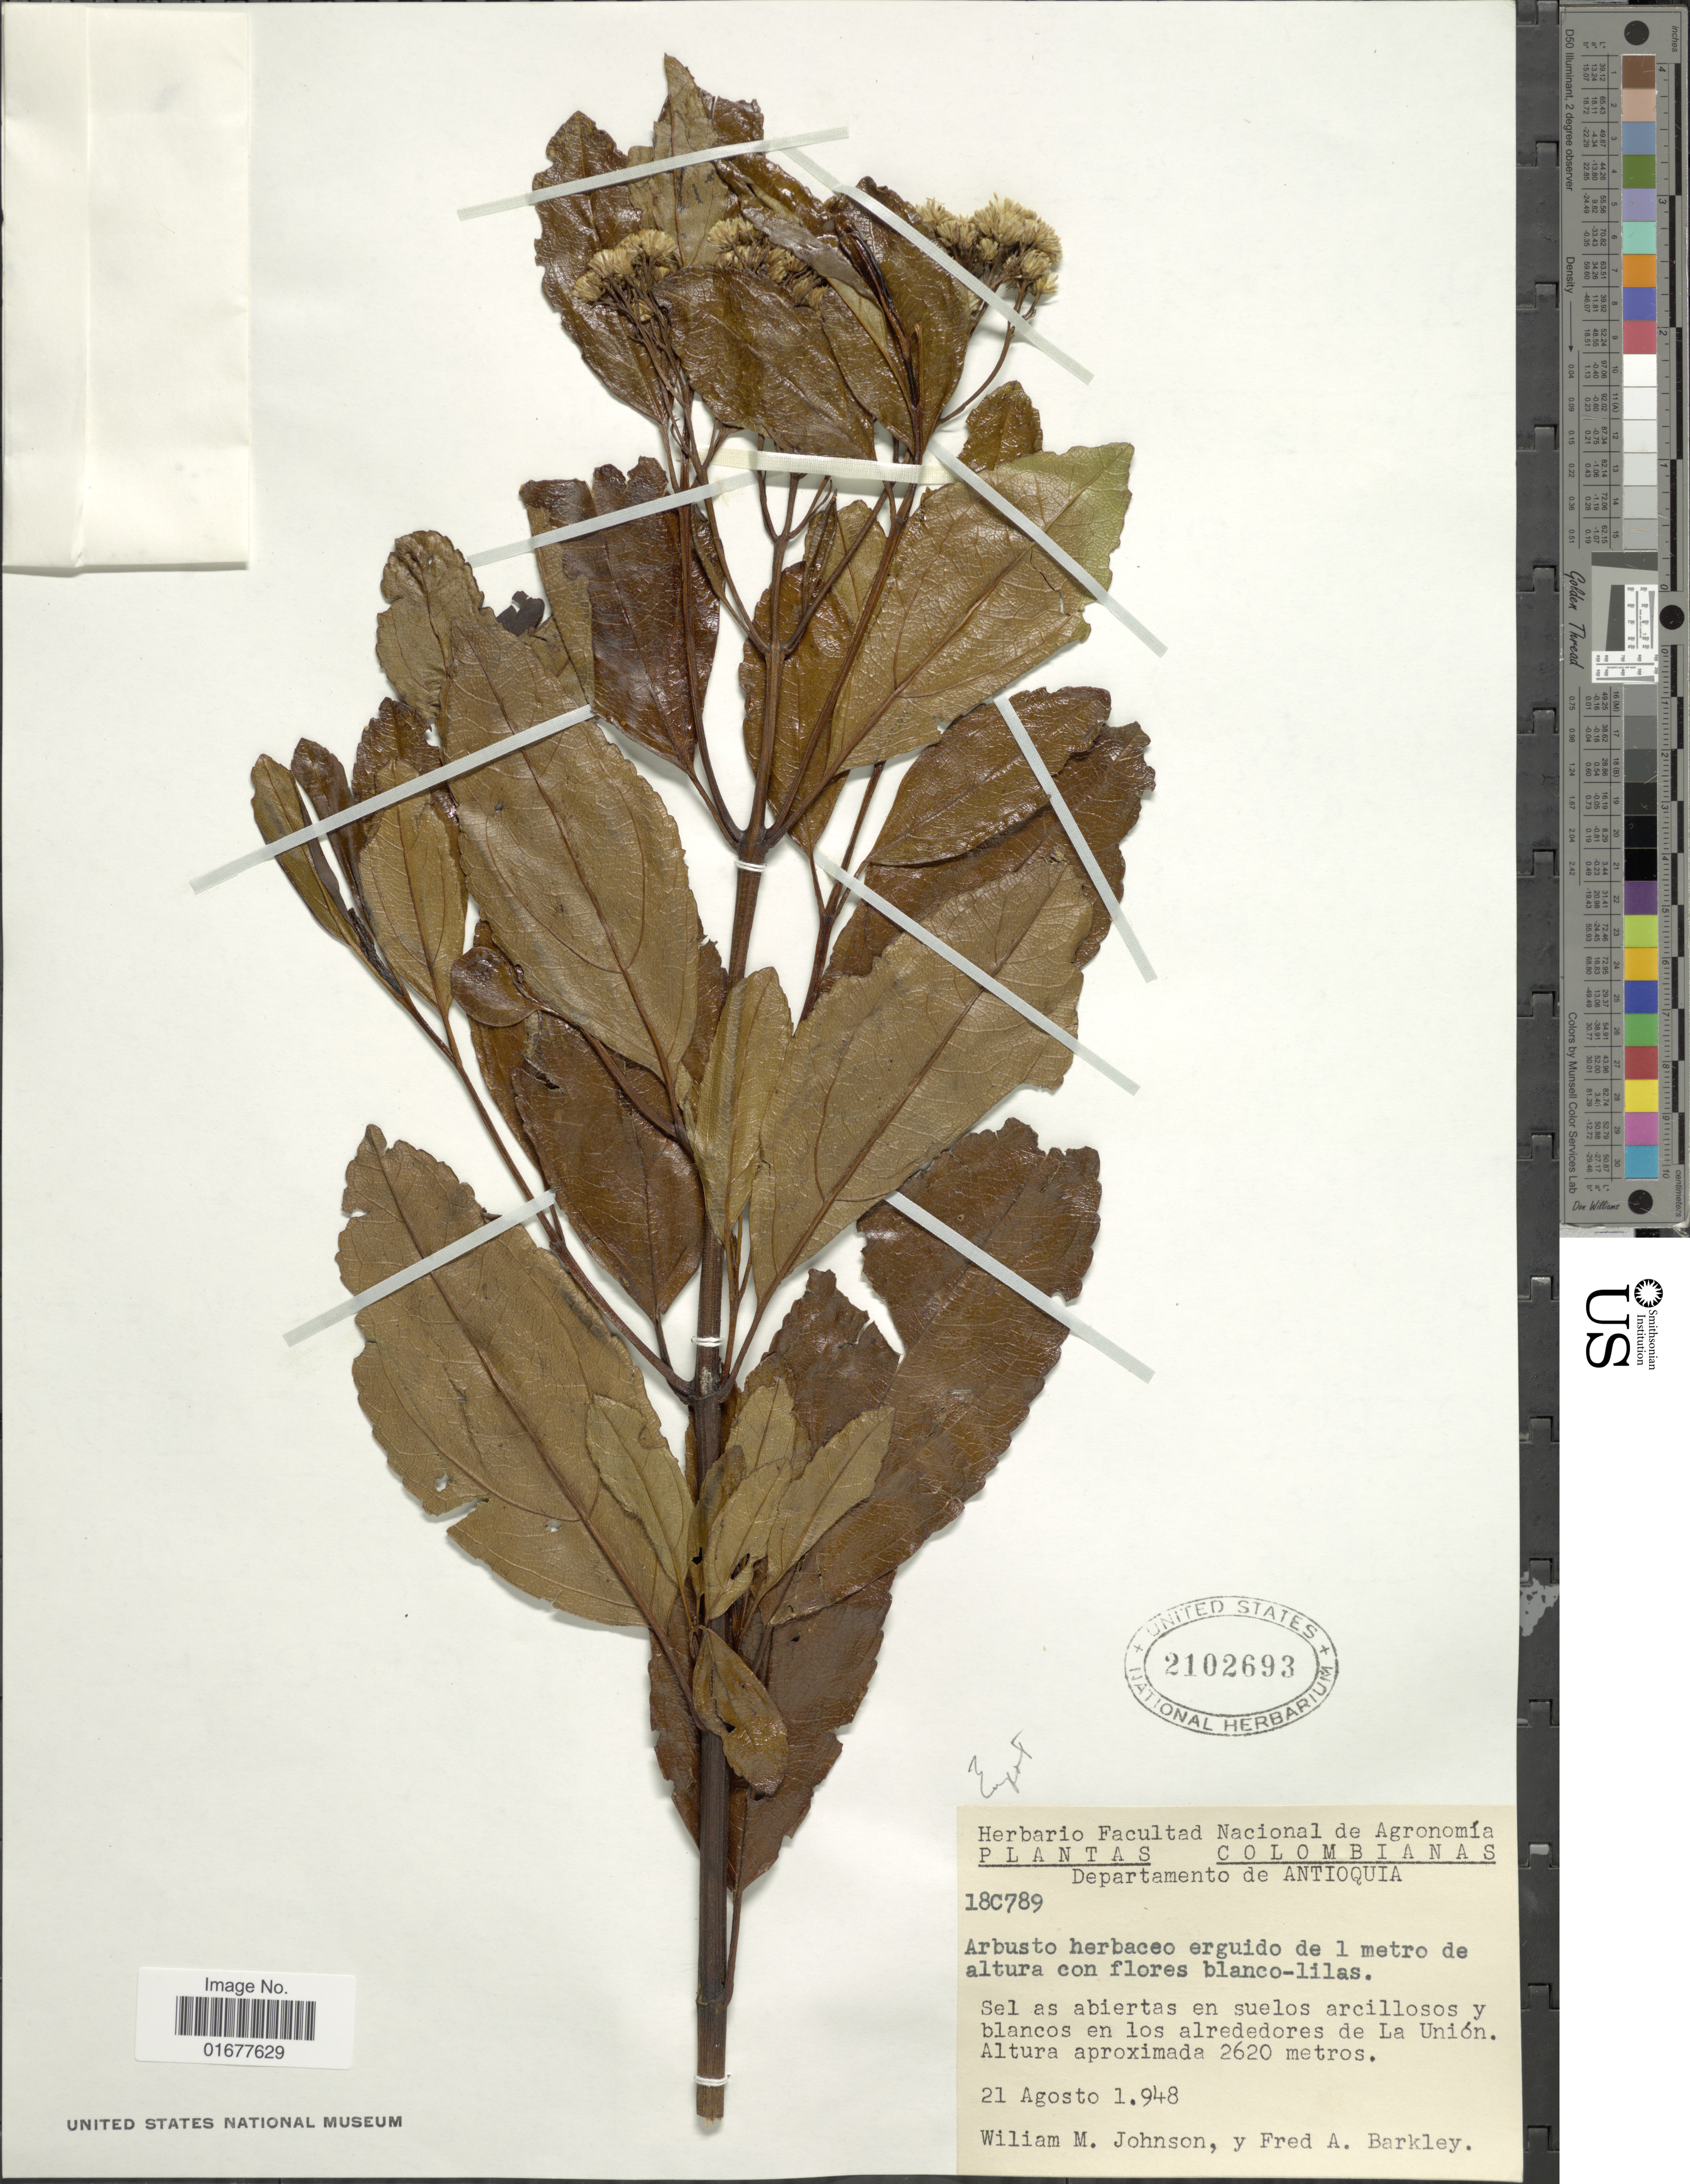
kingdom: Plantae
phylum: Tracheophyta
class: Magnoliopsida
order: Asterales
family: Asteraceae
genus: Ageratina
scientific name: Ageratina tinifolia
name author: (Kunth) R.M. King & H. Rob.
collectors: W. M. Johnson & F. A. Barkley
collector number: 18c789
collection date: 1948-08-21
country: Colombia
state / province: Antioquia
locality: Sel as abiertas en suelos arcillosos y blancos en los alrededores de La Union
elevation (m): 2620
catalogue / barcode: US 2102693